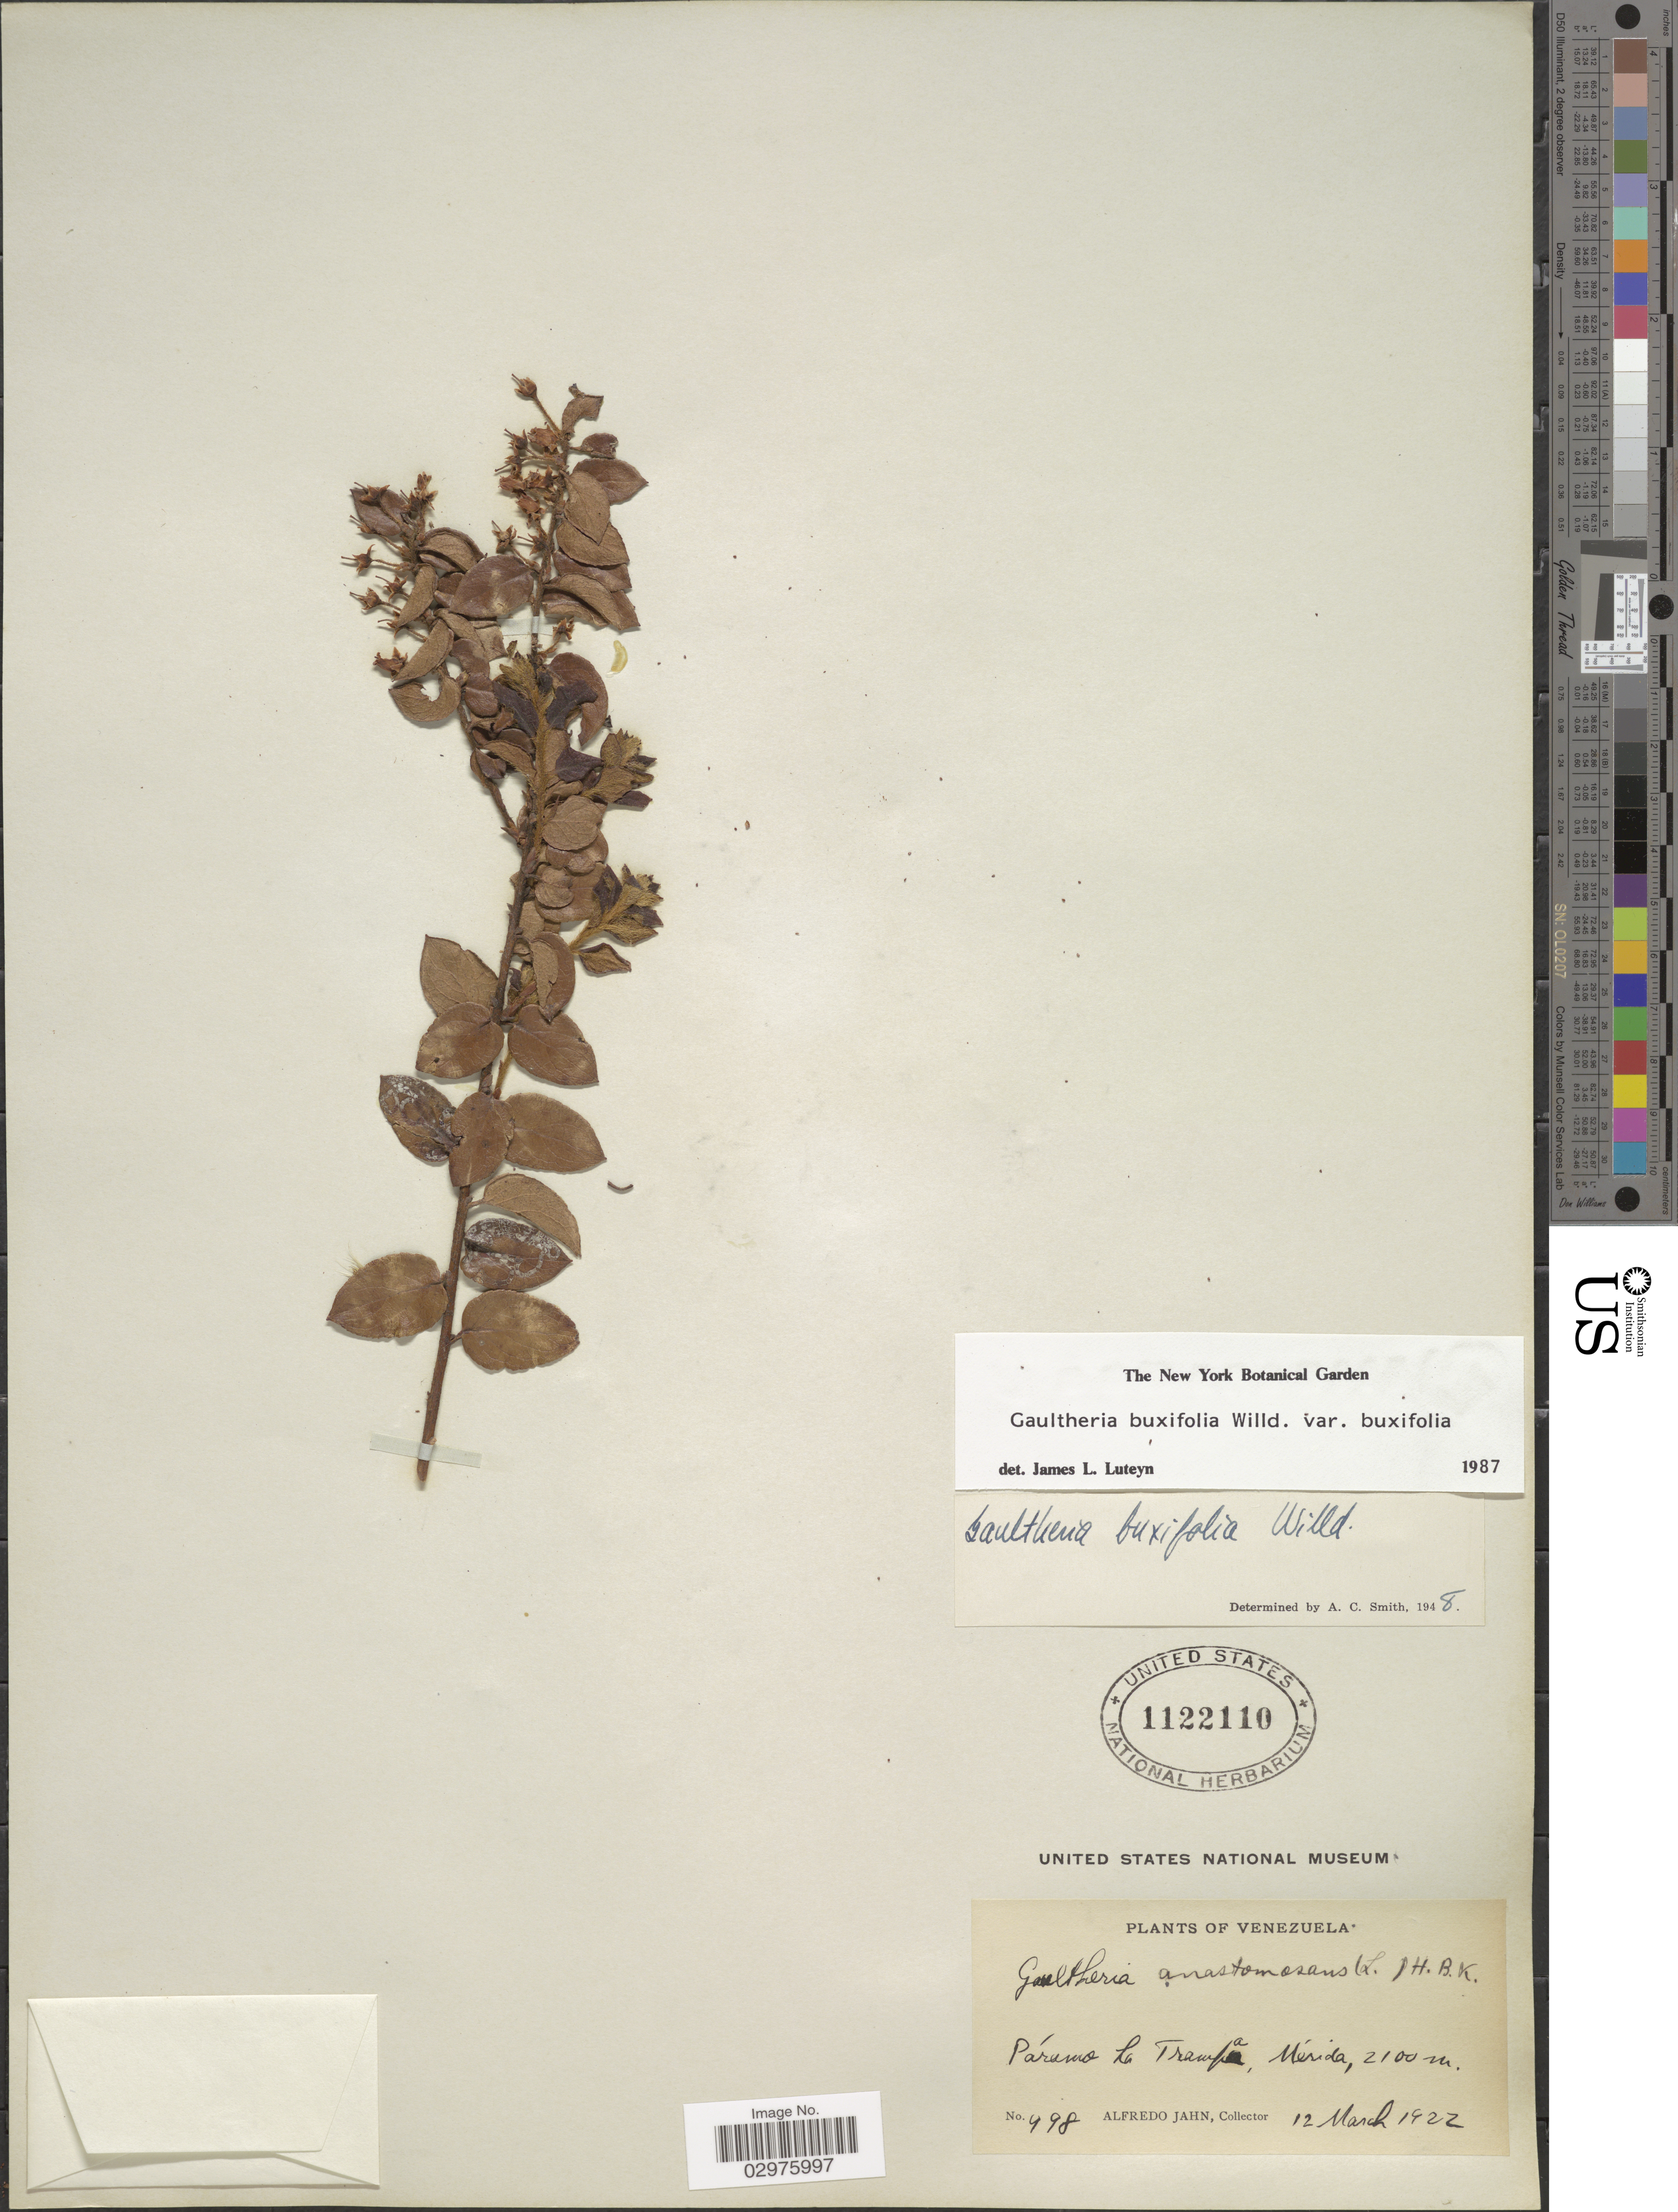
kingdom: Plantae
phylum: Tracheophyta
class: Magnoliopsida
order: Ericales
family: Ericaceae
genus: Gaultheria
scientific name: Gaultheria buxifolia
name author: Willd.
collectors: A. Jahn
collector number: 998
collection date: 1922-03-12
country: Venezuela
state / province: Mérida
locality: Páramo La Trampa, Mérida.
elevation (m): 2100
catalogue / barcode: US 1122110